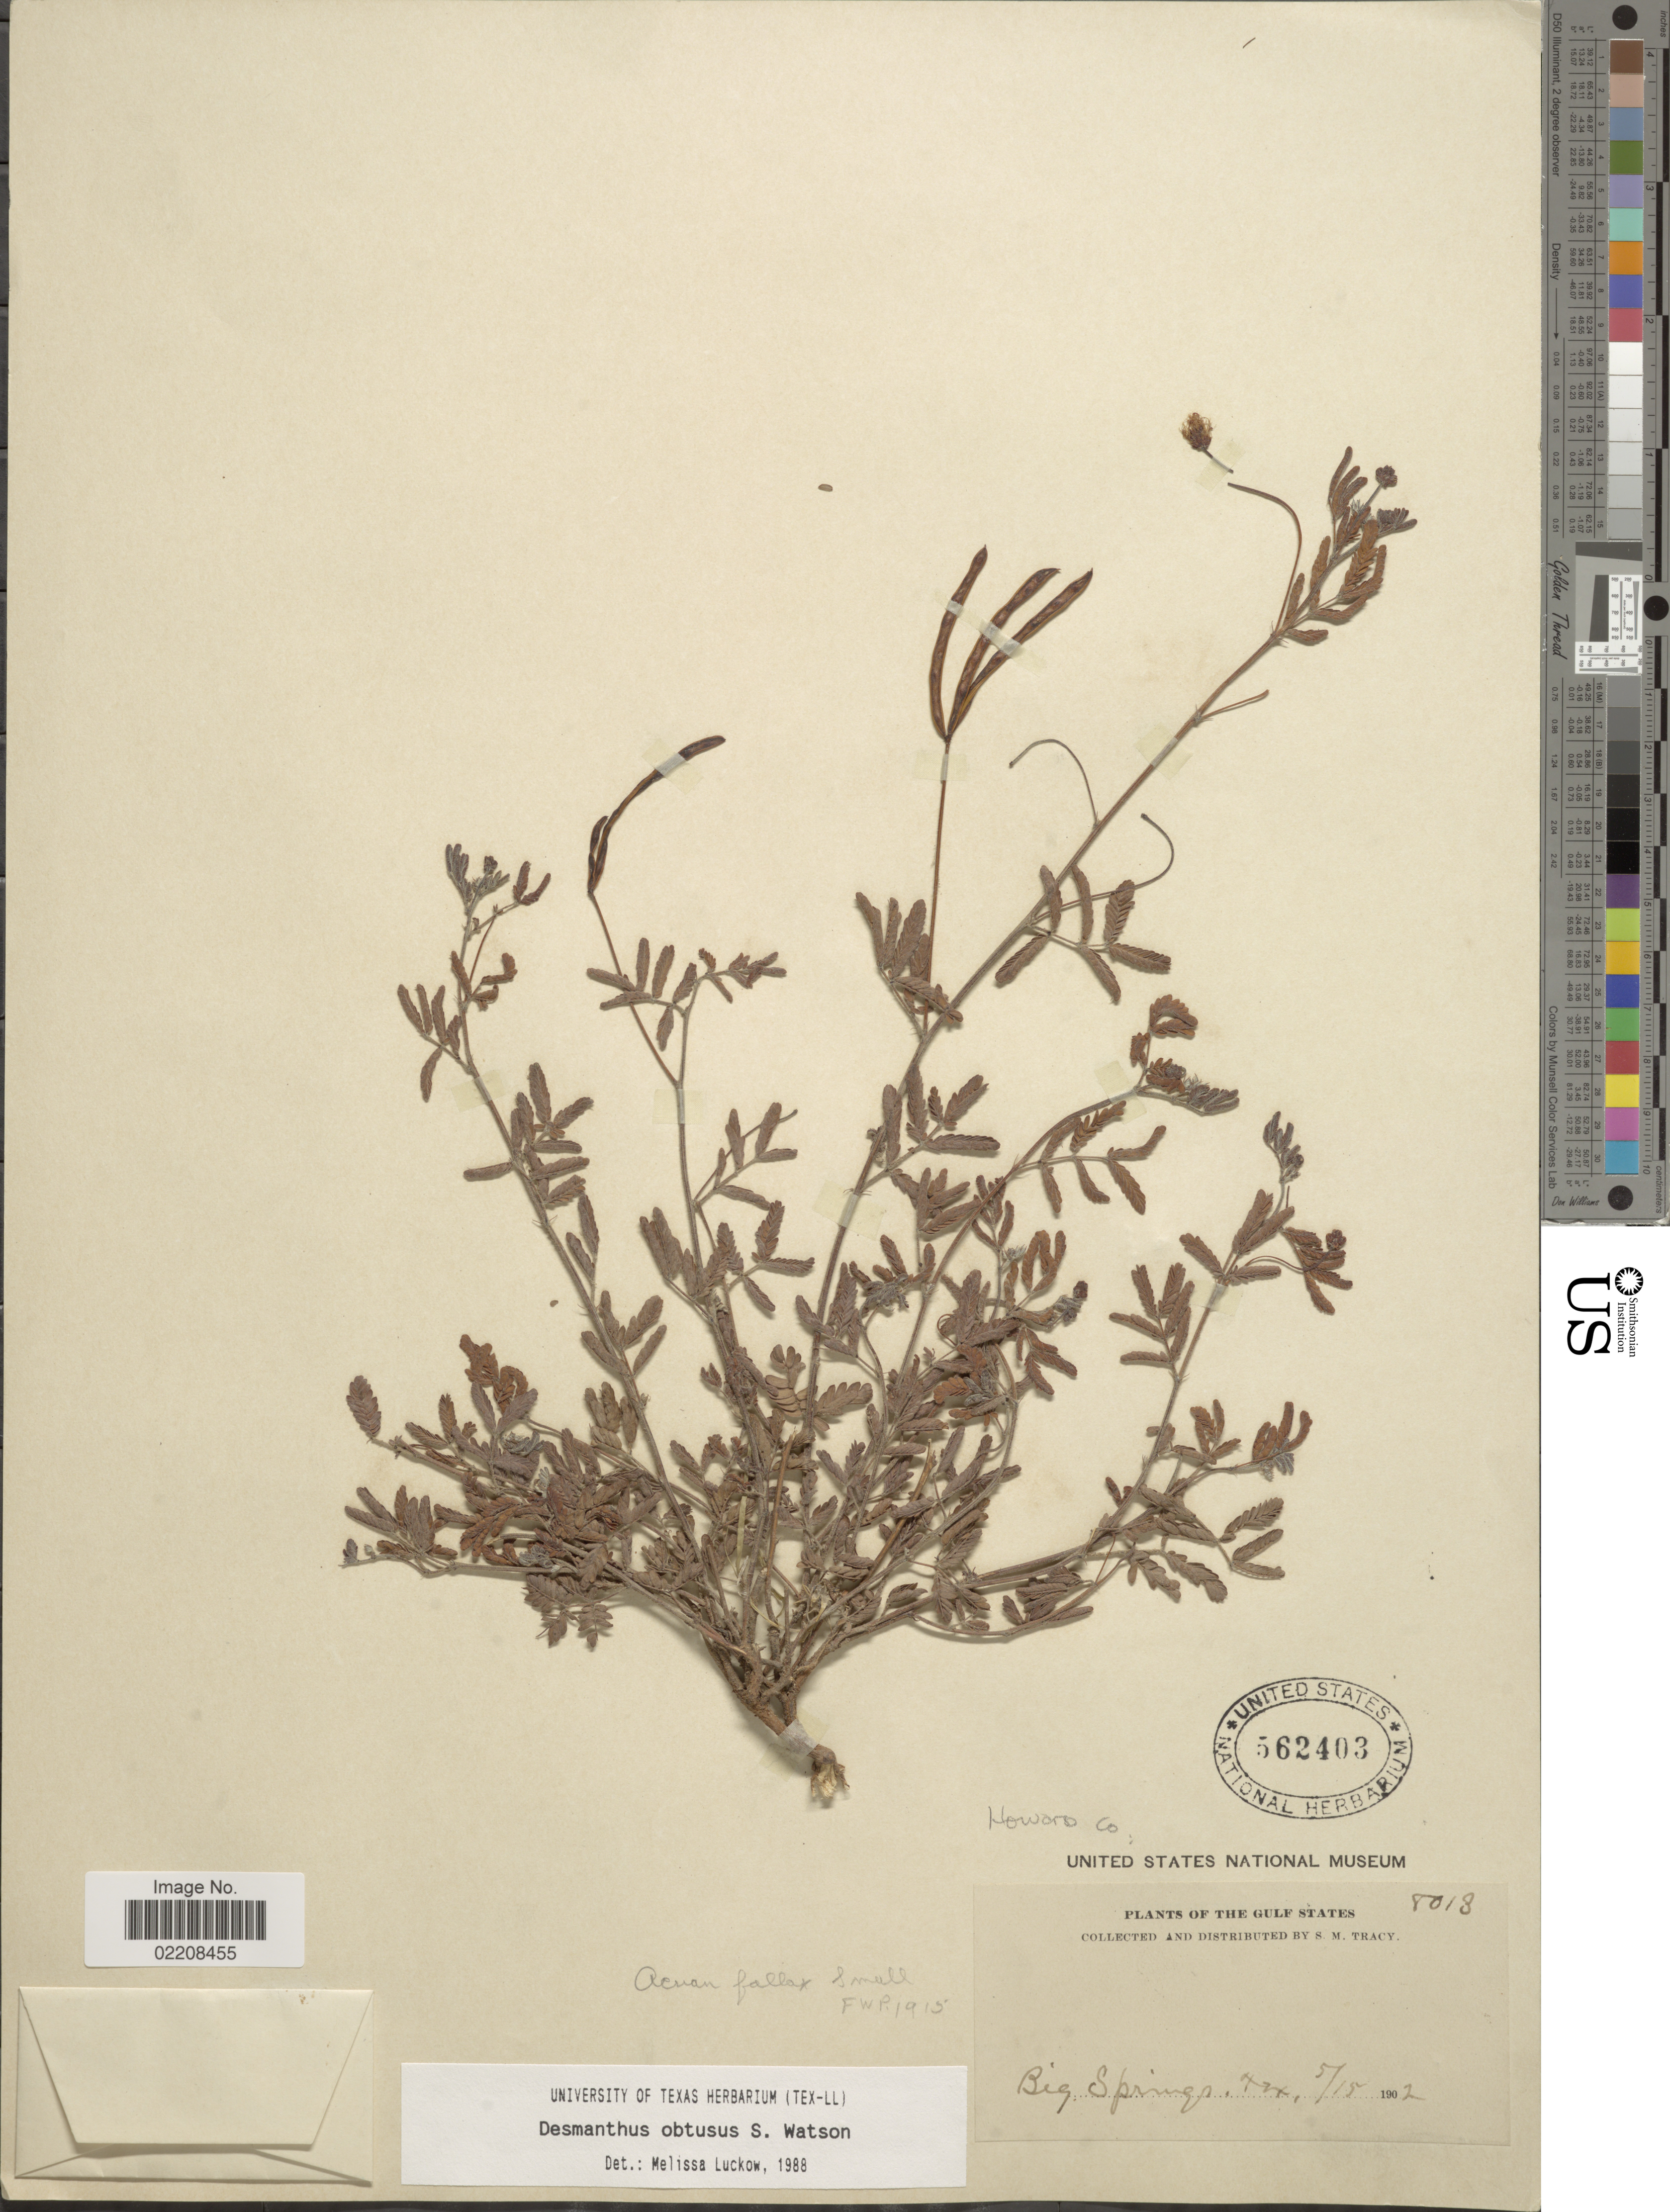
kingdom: Plantae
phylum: Tracheophyta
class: Magnoliopsida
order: Fabales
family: Fabaceae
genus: Desmanthus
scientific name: Desmanthus obtusus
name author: S. Watson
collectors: S. M. Tracy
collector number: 8018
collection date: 1902-05-15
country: United States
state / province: Texas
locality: Gulf States. Big Springs, Tex. Howard Co.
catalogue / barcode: US 562403